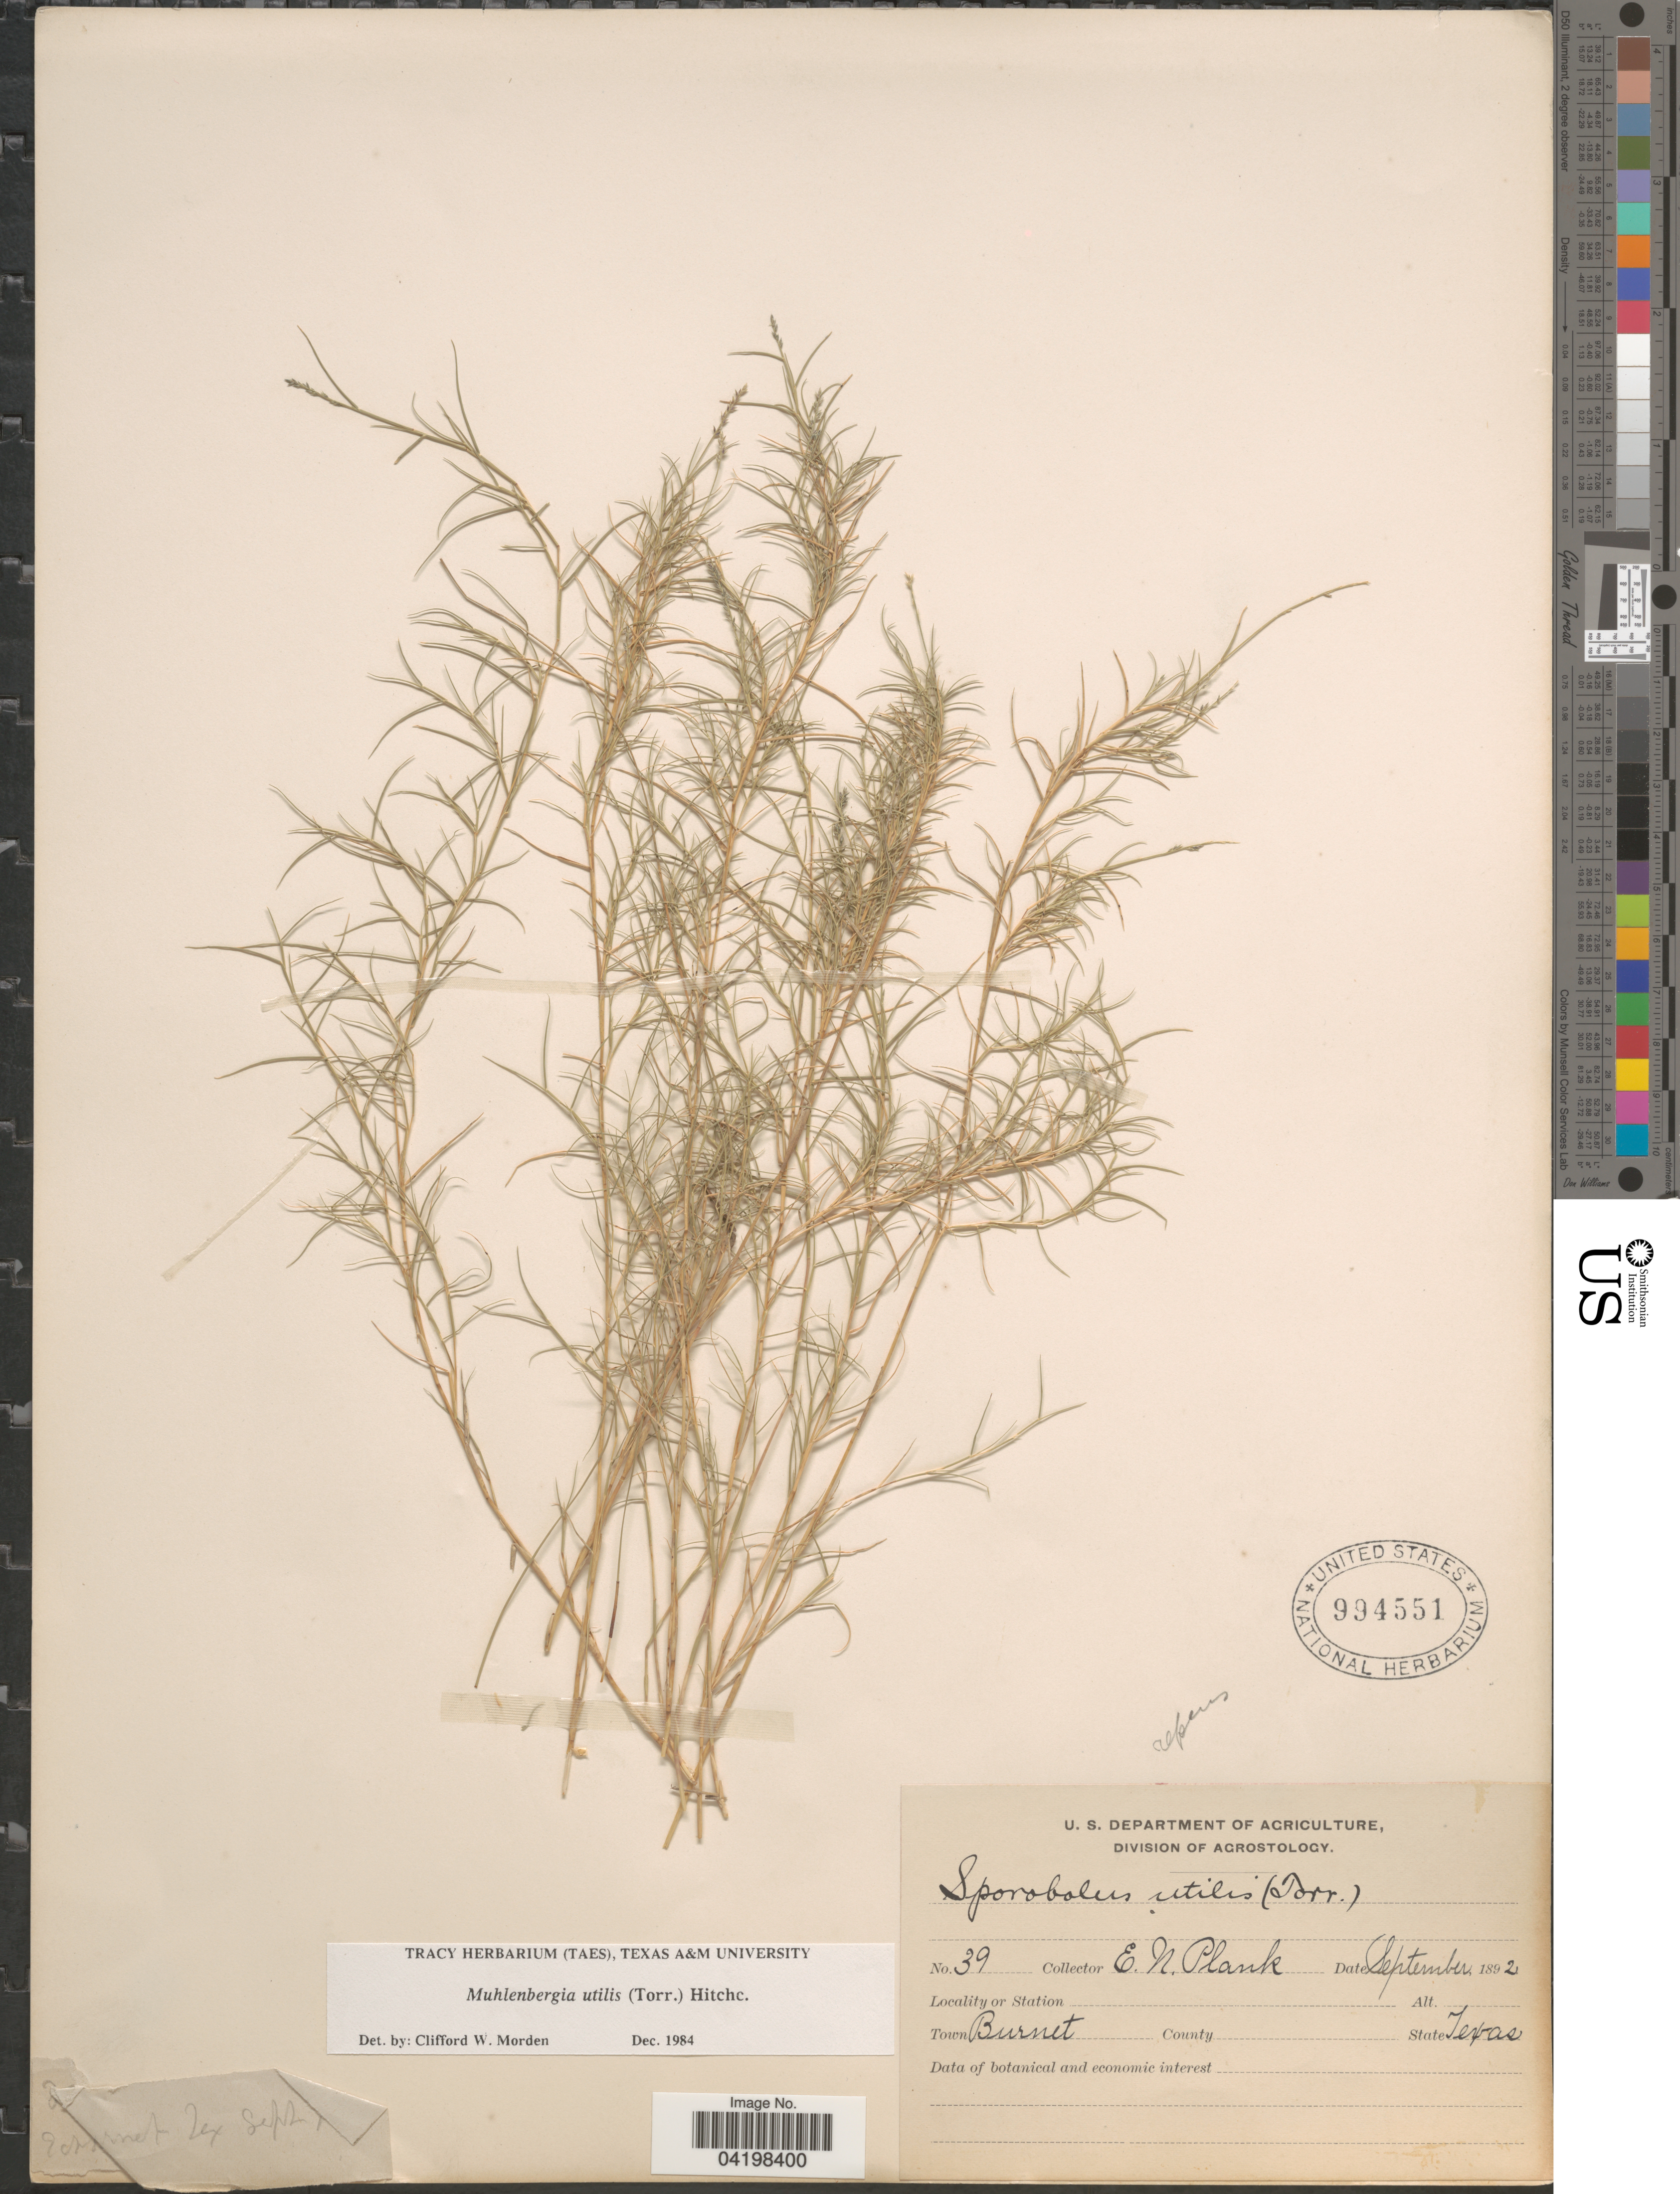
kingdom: Plantae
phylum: Tracheophyta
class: Liliopsida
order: Poales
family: Poaceae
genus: Muhlenbergia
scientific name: Muhlenbergia utilis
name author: (Torr.) Hitchc.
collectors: E. Plank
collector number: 39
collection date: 1892-09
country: United States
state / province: Texas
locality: Town Burnet.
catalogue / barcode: US 994551